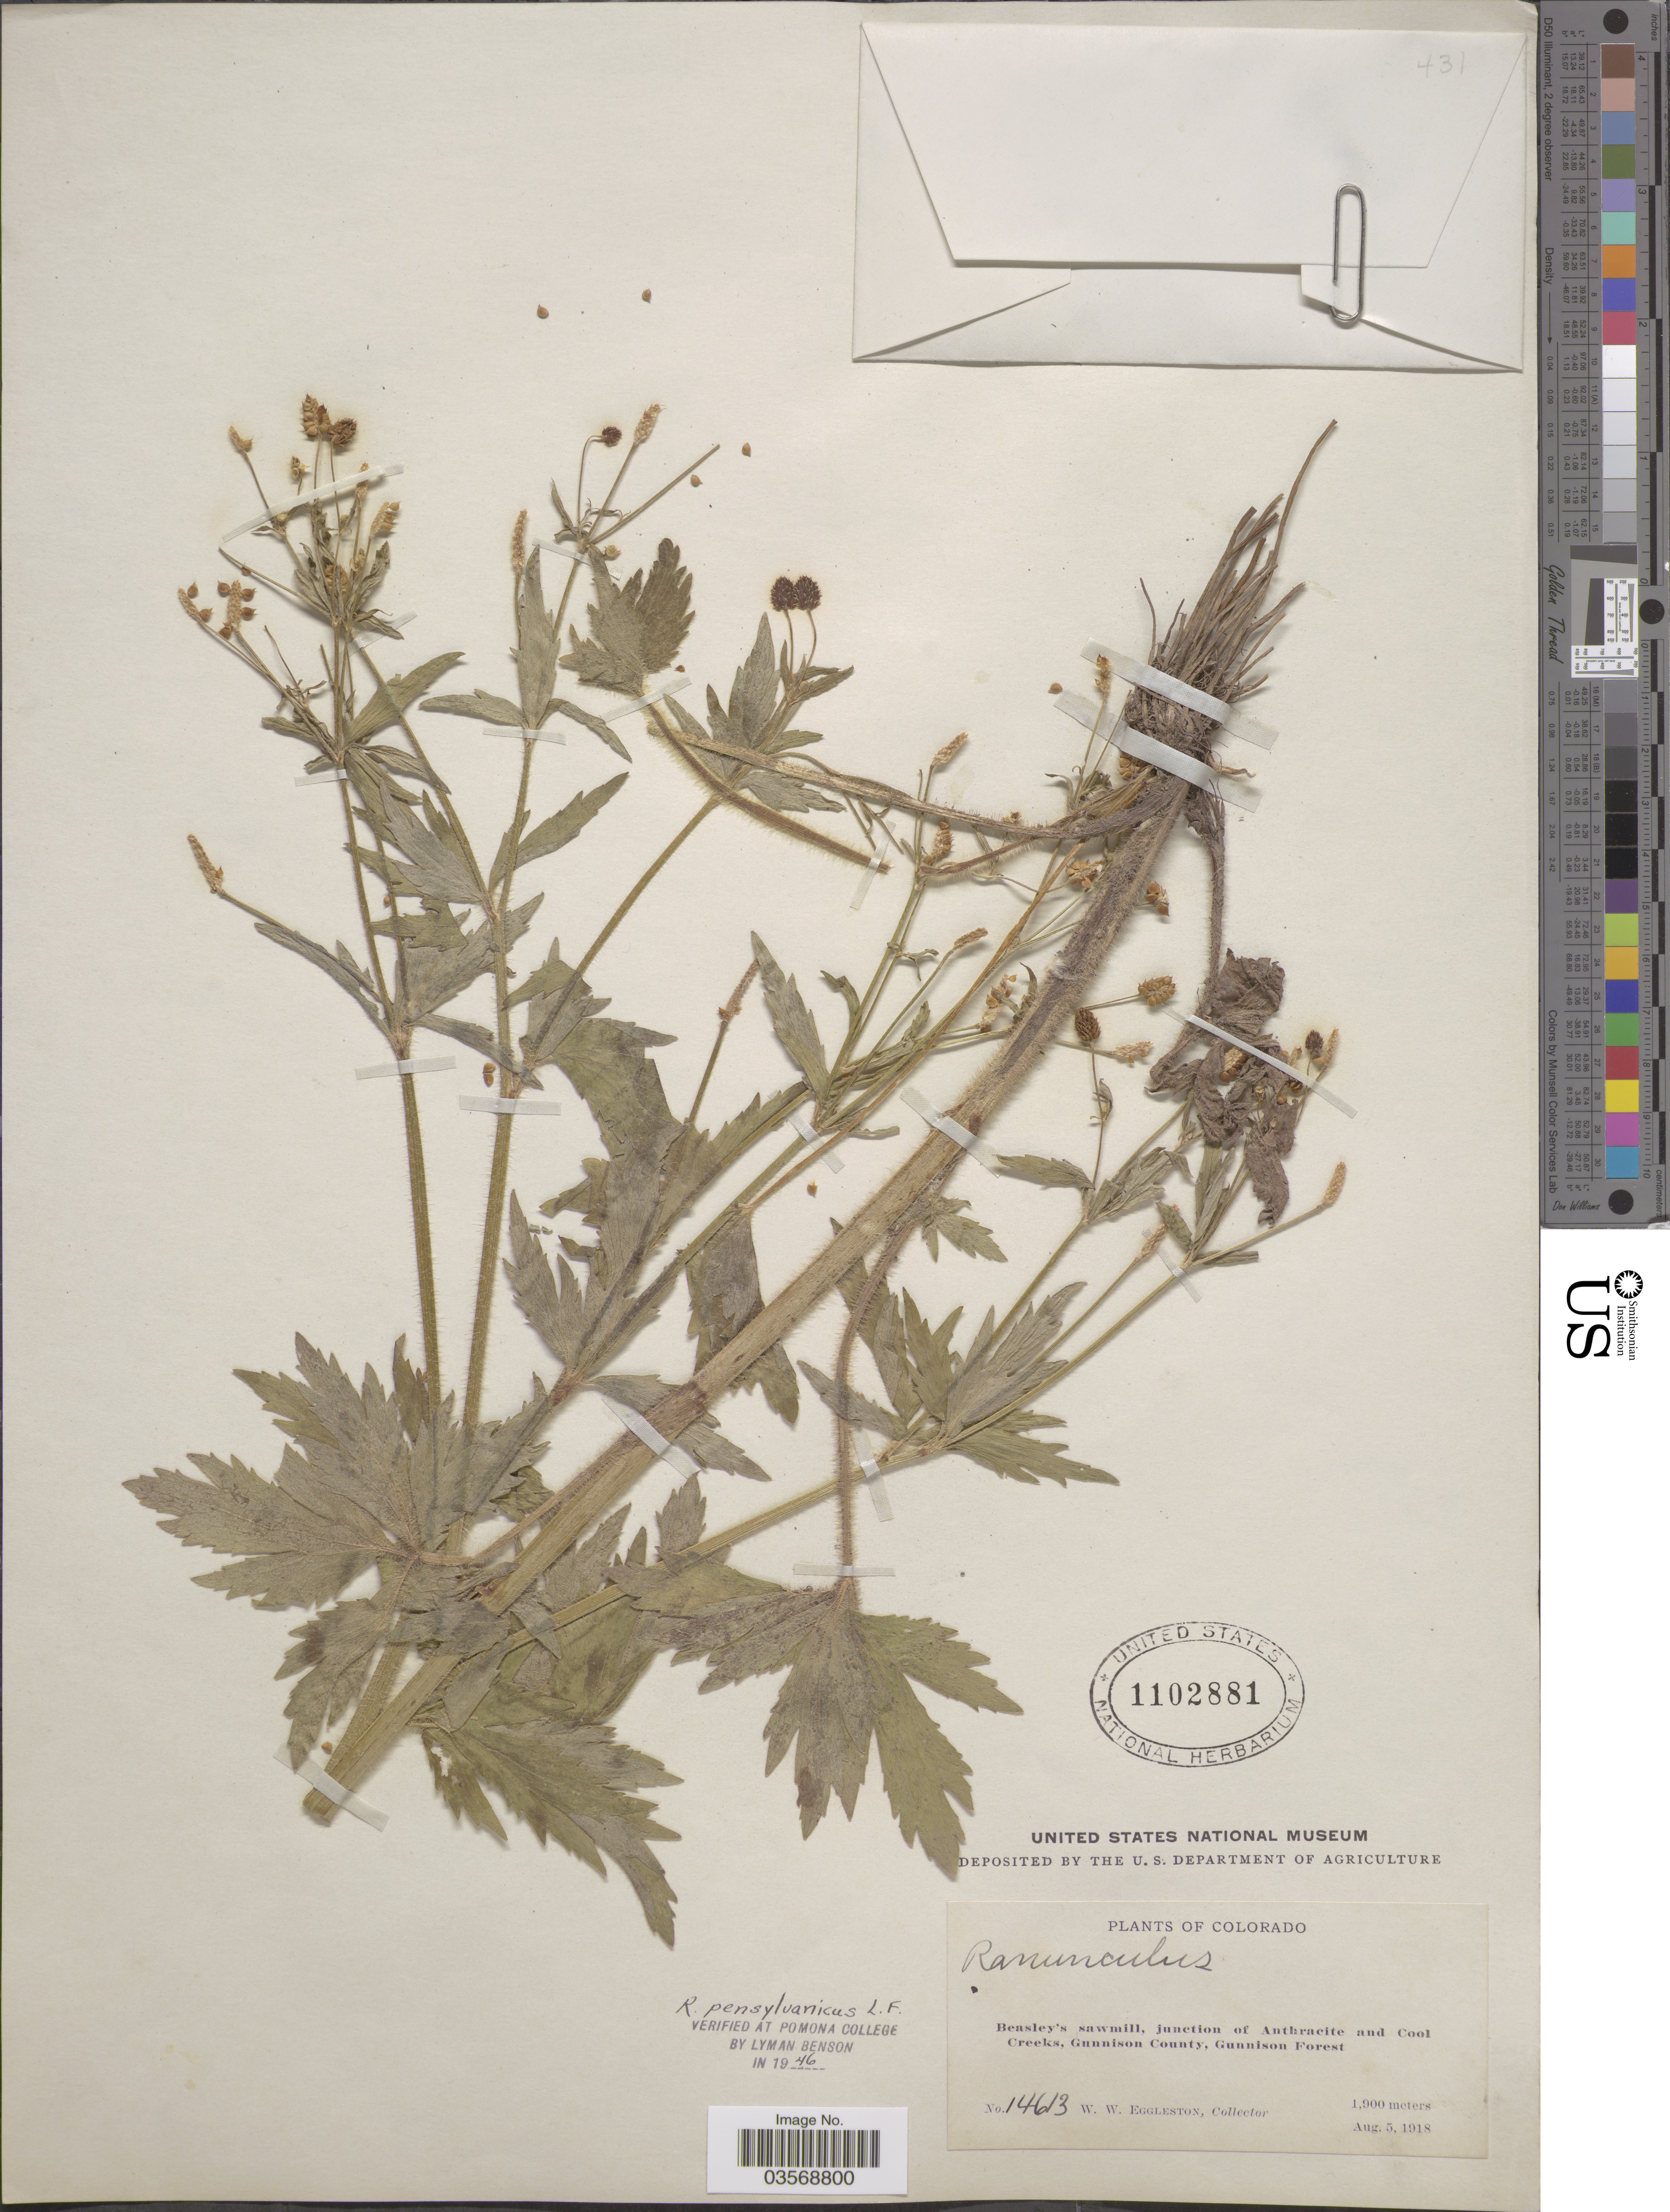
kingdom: Plantae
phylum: Tracheophyta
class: Magnoliopsida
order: Ranunculales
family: Ranunculaceae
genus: Ranunculus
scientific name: Ranunculus pensylvanicus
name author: L. f.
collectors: W. W. Eggleston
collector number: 14613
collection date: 1918-08-05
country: United States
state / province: Colorado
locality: Beasley's sawmill, junction of Anthracite and Cool Creeks, Gunnison County, Gunnison Forest.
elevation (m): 1900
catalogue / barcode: US 1102881